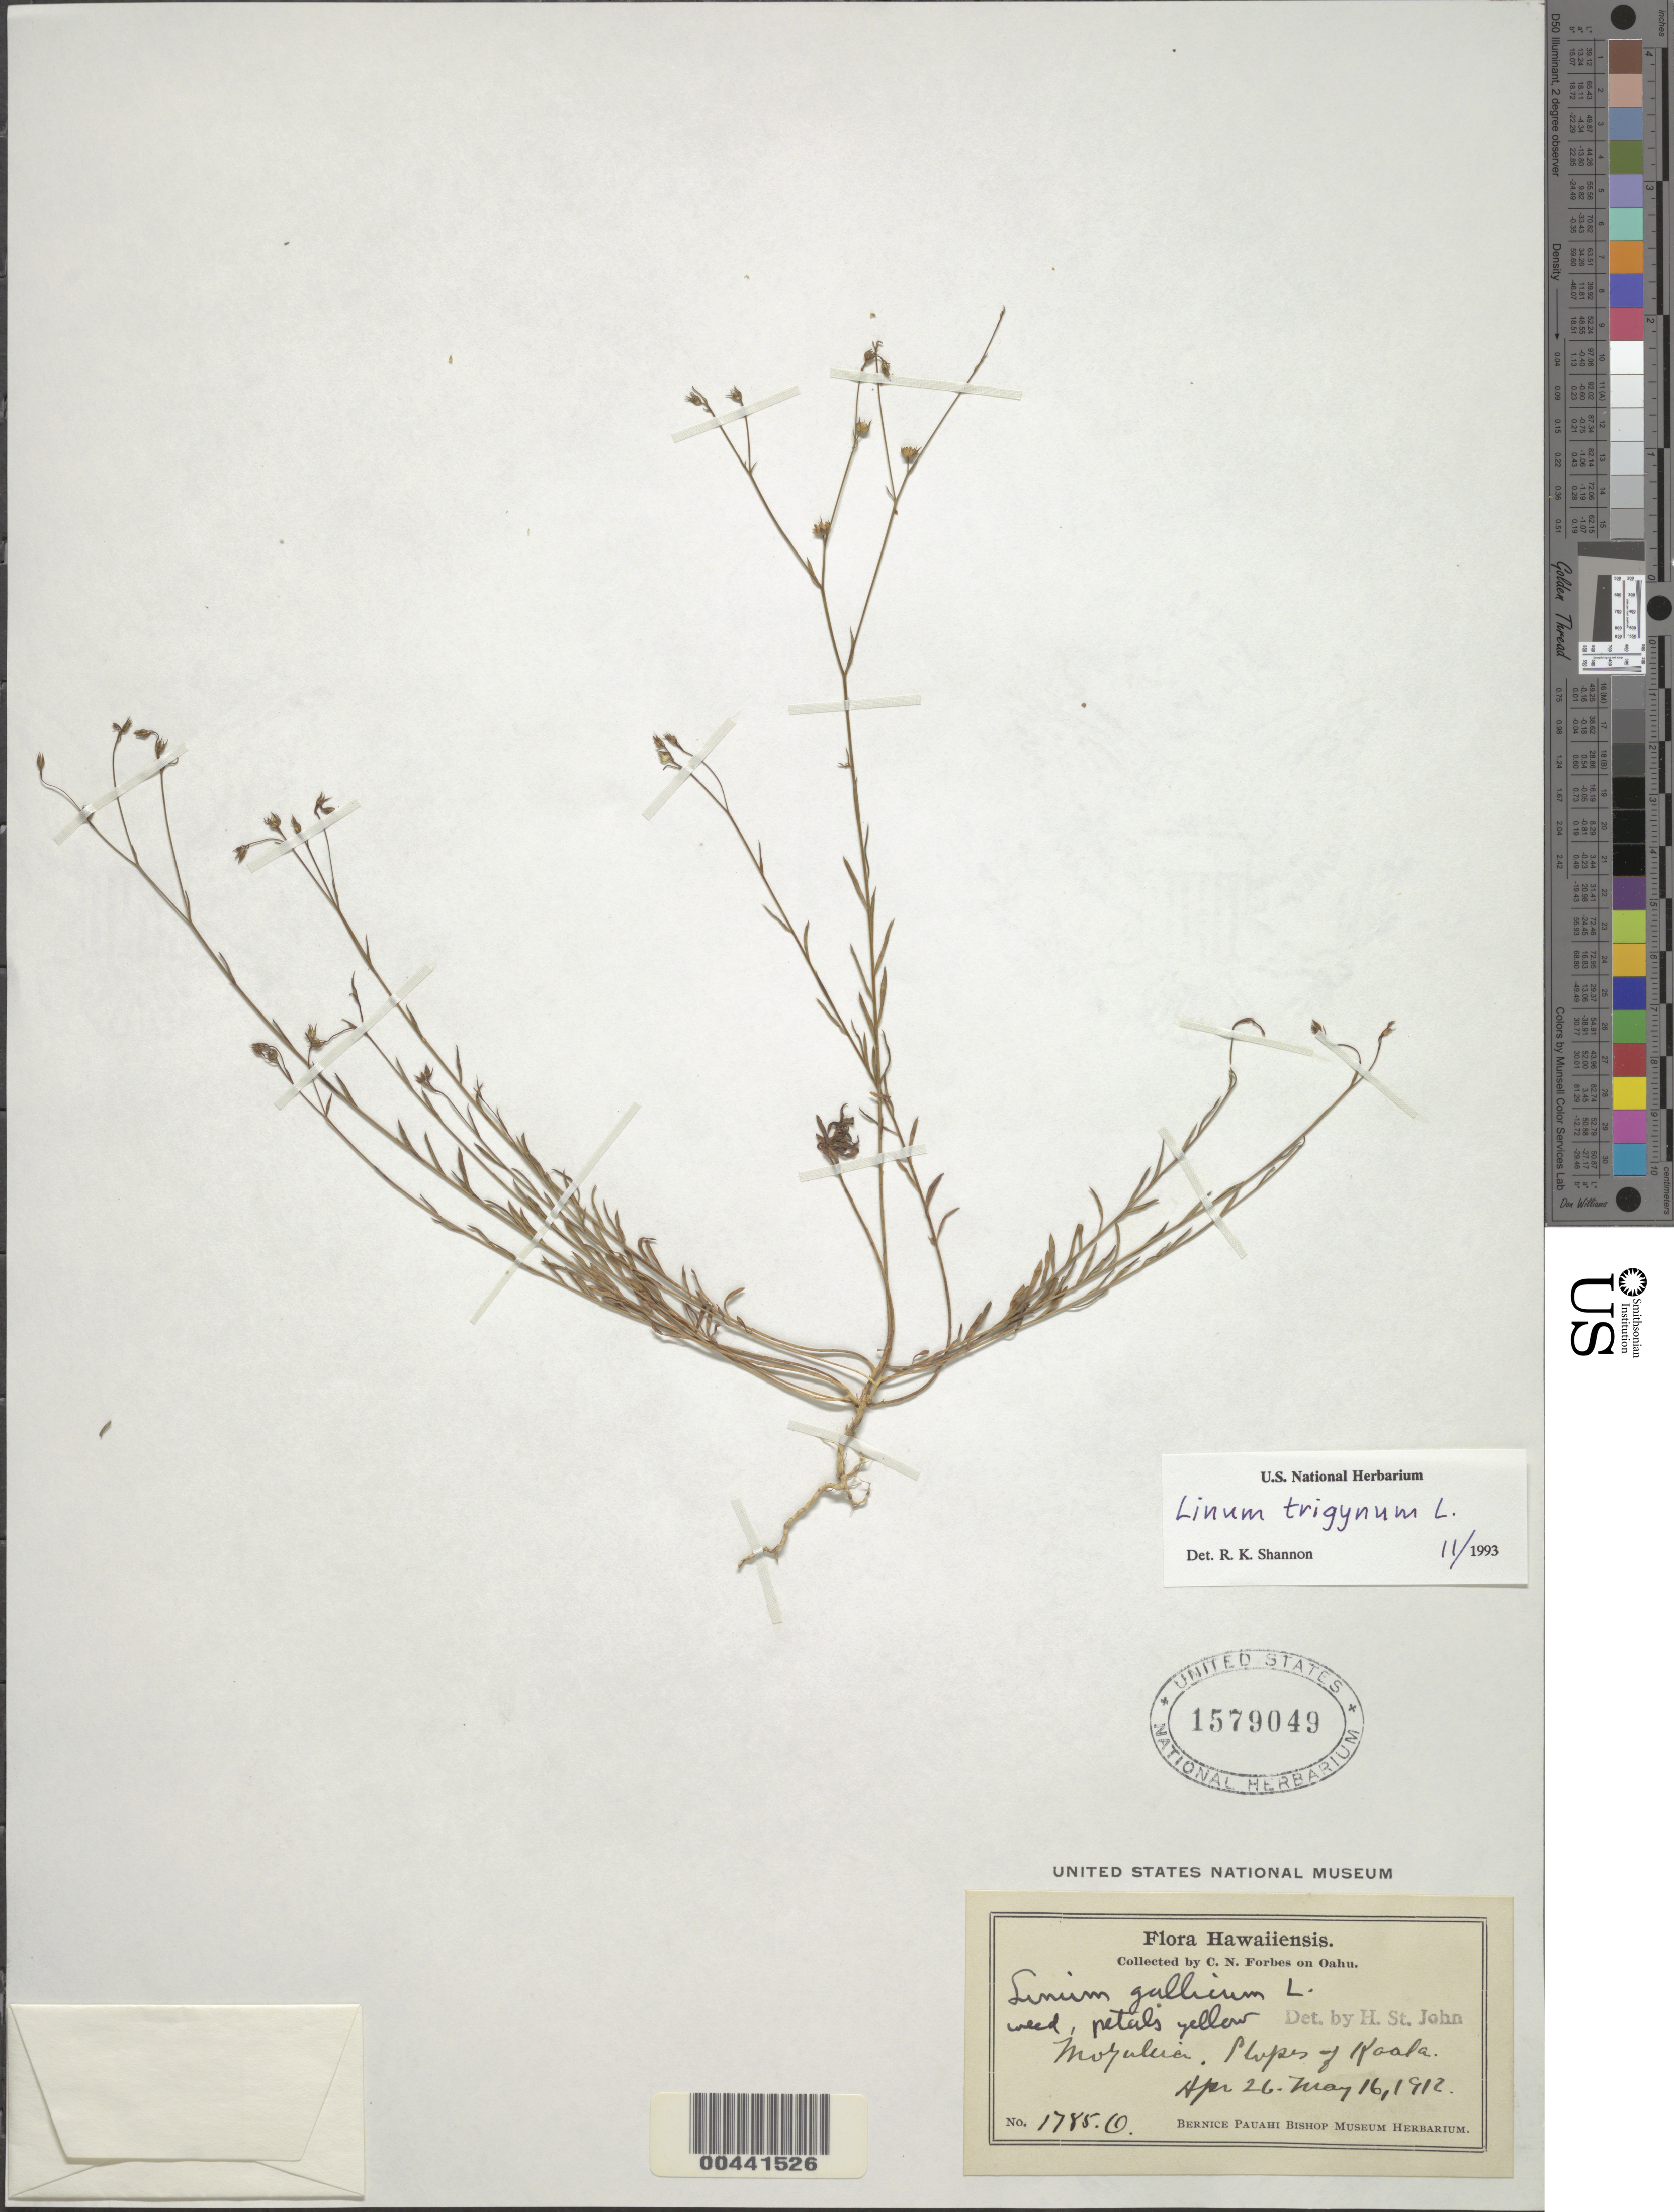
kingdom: Plantae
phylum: Tracheophyta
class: Magnoliopsida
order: Malpighiales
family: Linaceae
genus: Linum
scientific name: Linum trigynum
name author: L.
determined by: Shannon, R. K., (UNITED STATES)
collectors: C. N. Forbes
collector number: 1785.O.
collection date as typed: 26 Apr 1912 to 16 May 1912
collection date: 1912-04-26/1912-05-16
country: United States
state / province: Hawaii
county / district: Honolulu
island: Oahu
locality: Mokuleia, slopes of Kaala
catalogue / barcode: US 1579049